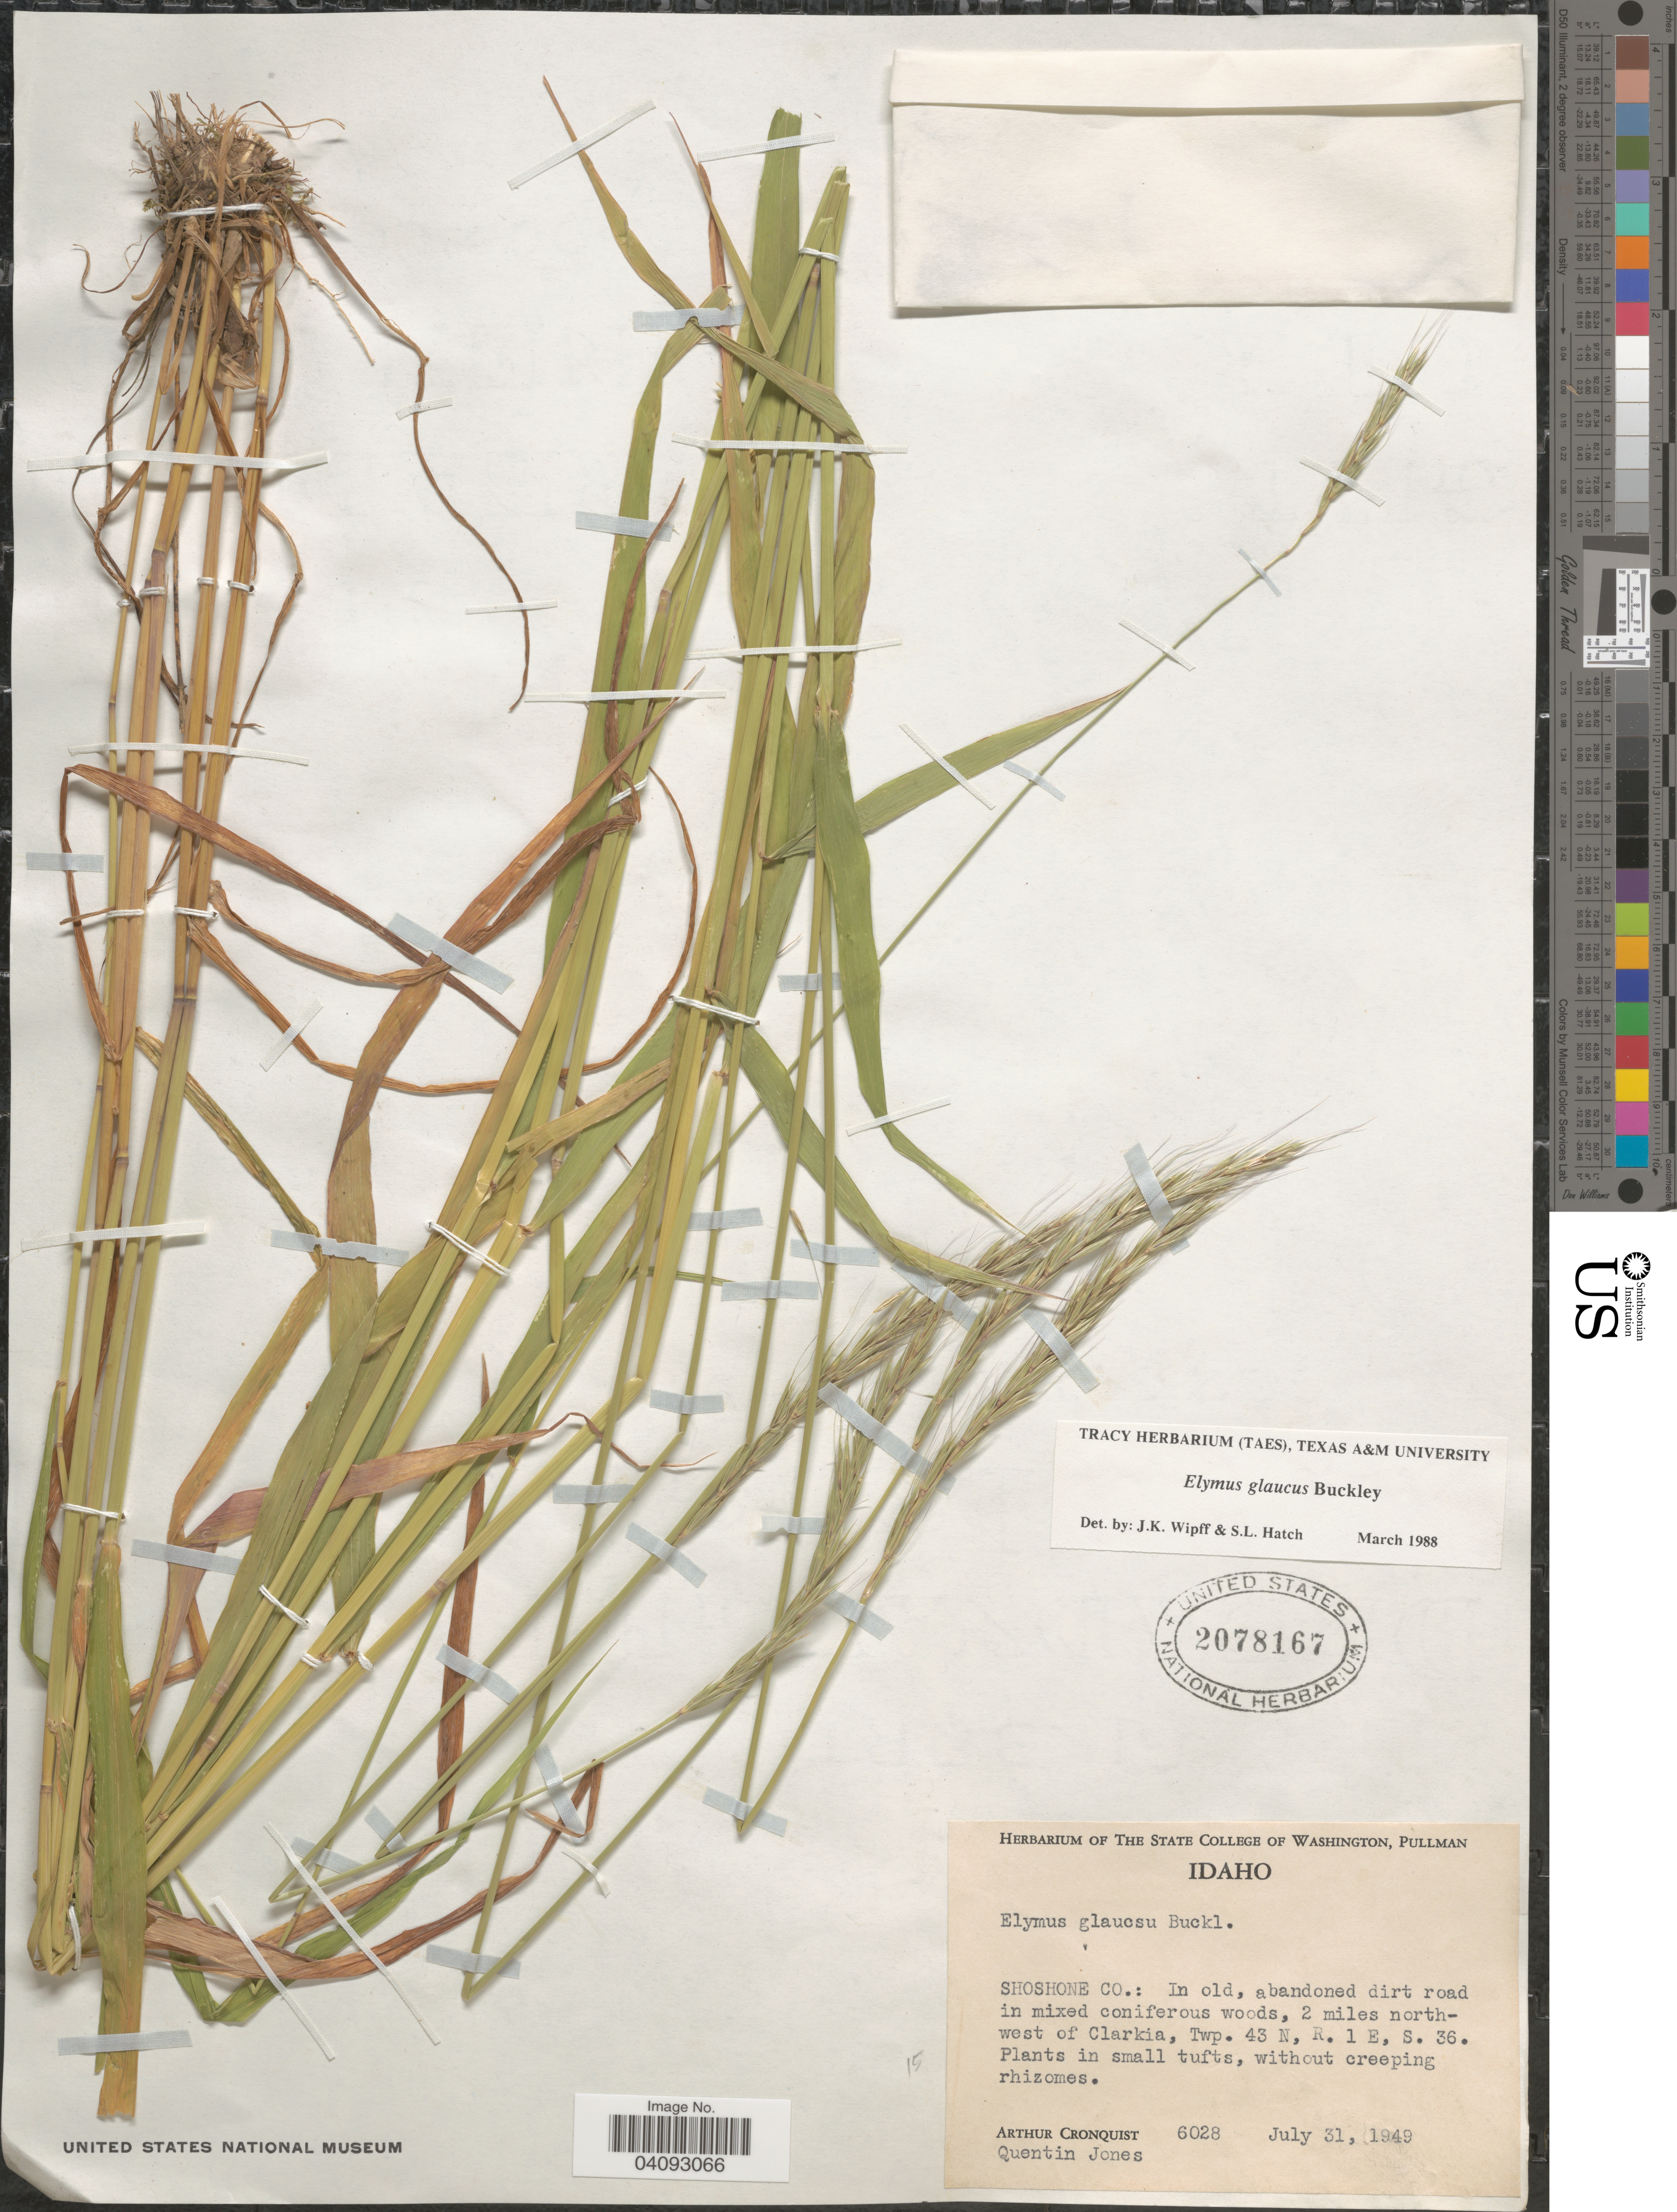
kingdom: Plantae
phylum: Tracheophyta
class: Liliopsida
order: Poales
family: Poaceae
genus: Elymus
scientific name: Elymus glaucus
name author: Buckley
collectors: A. J. Cronquist & Q. Jones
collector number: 6028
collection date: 1949-07-31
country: United States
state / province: Idaho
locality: Shoshone Co.: In old, abandoned dirt road in mixed coniferous woods, 2 miles northwest of Clarkia, Twp. 43 N, R. 1 E, S. 36.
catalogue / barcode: US 2078167